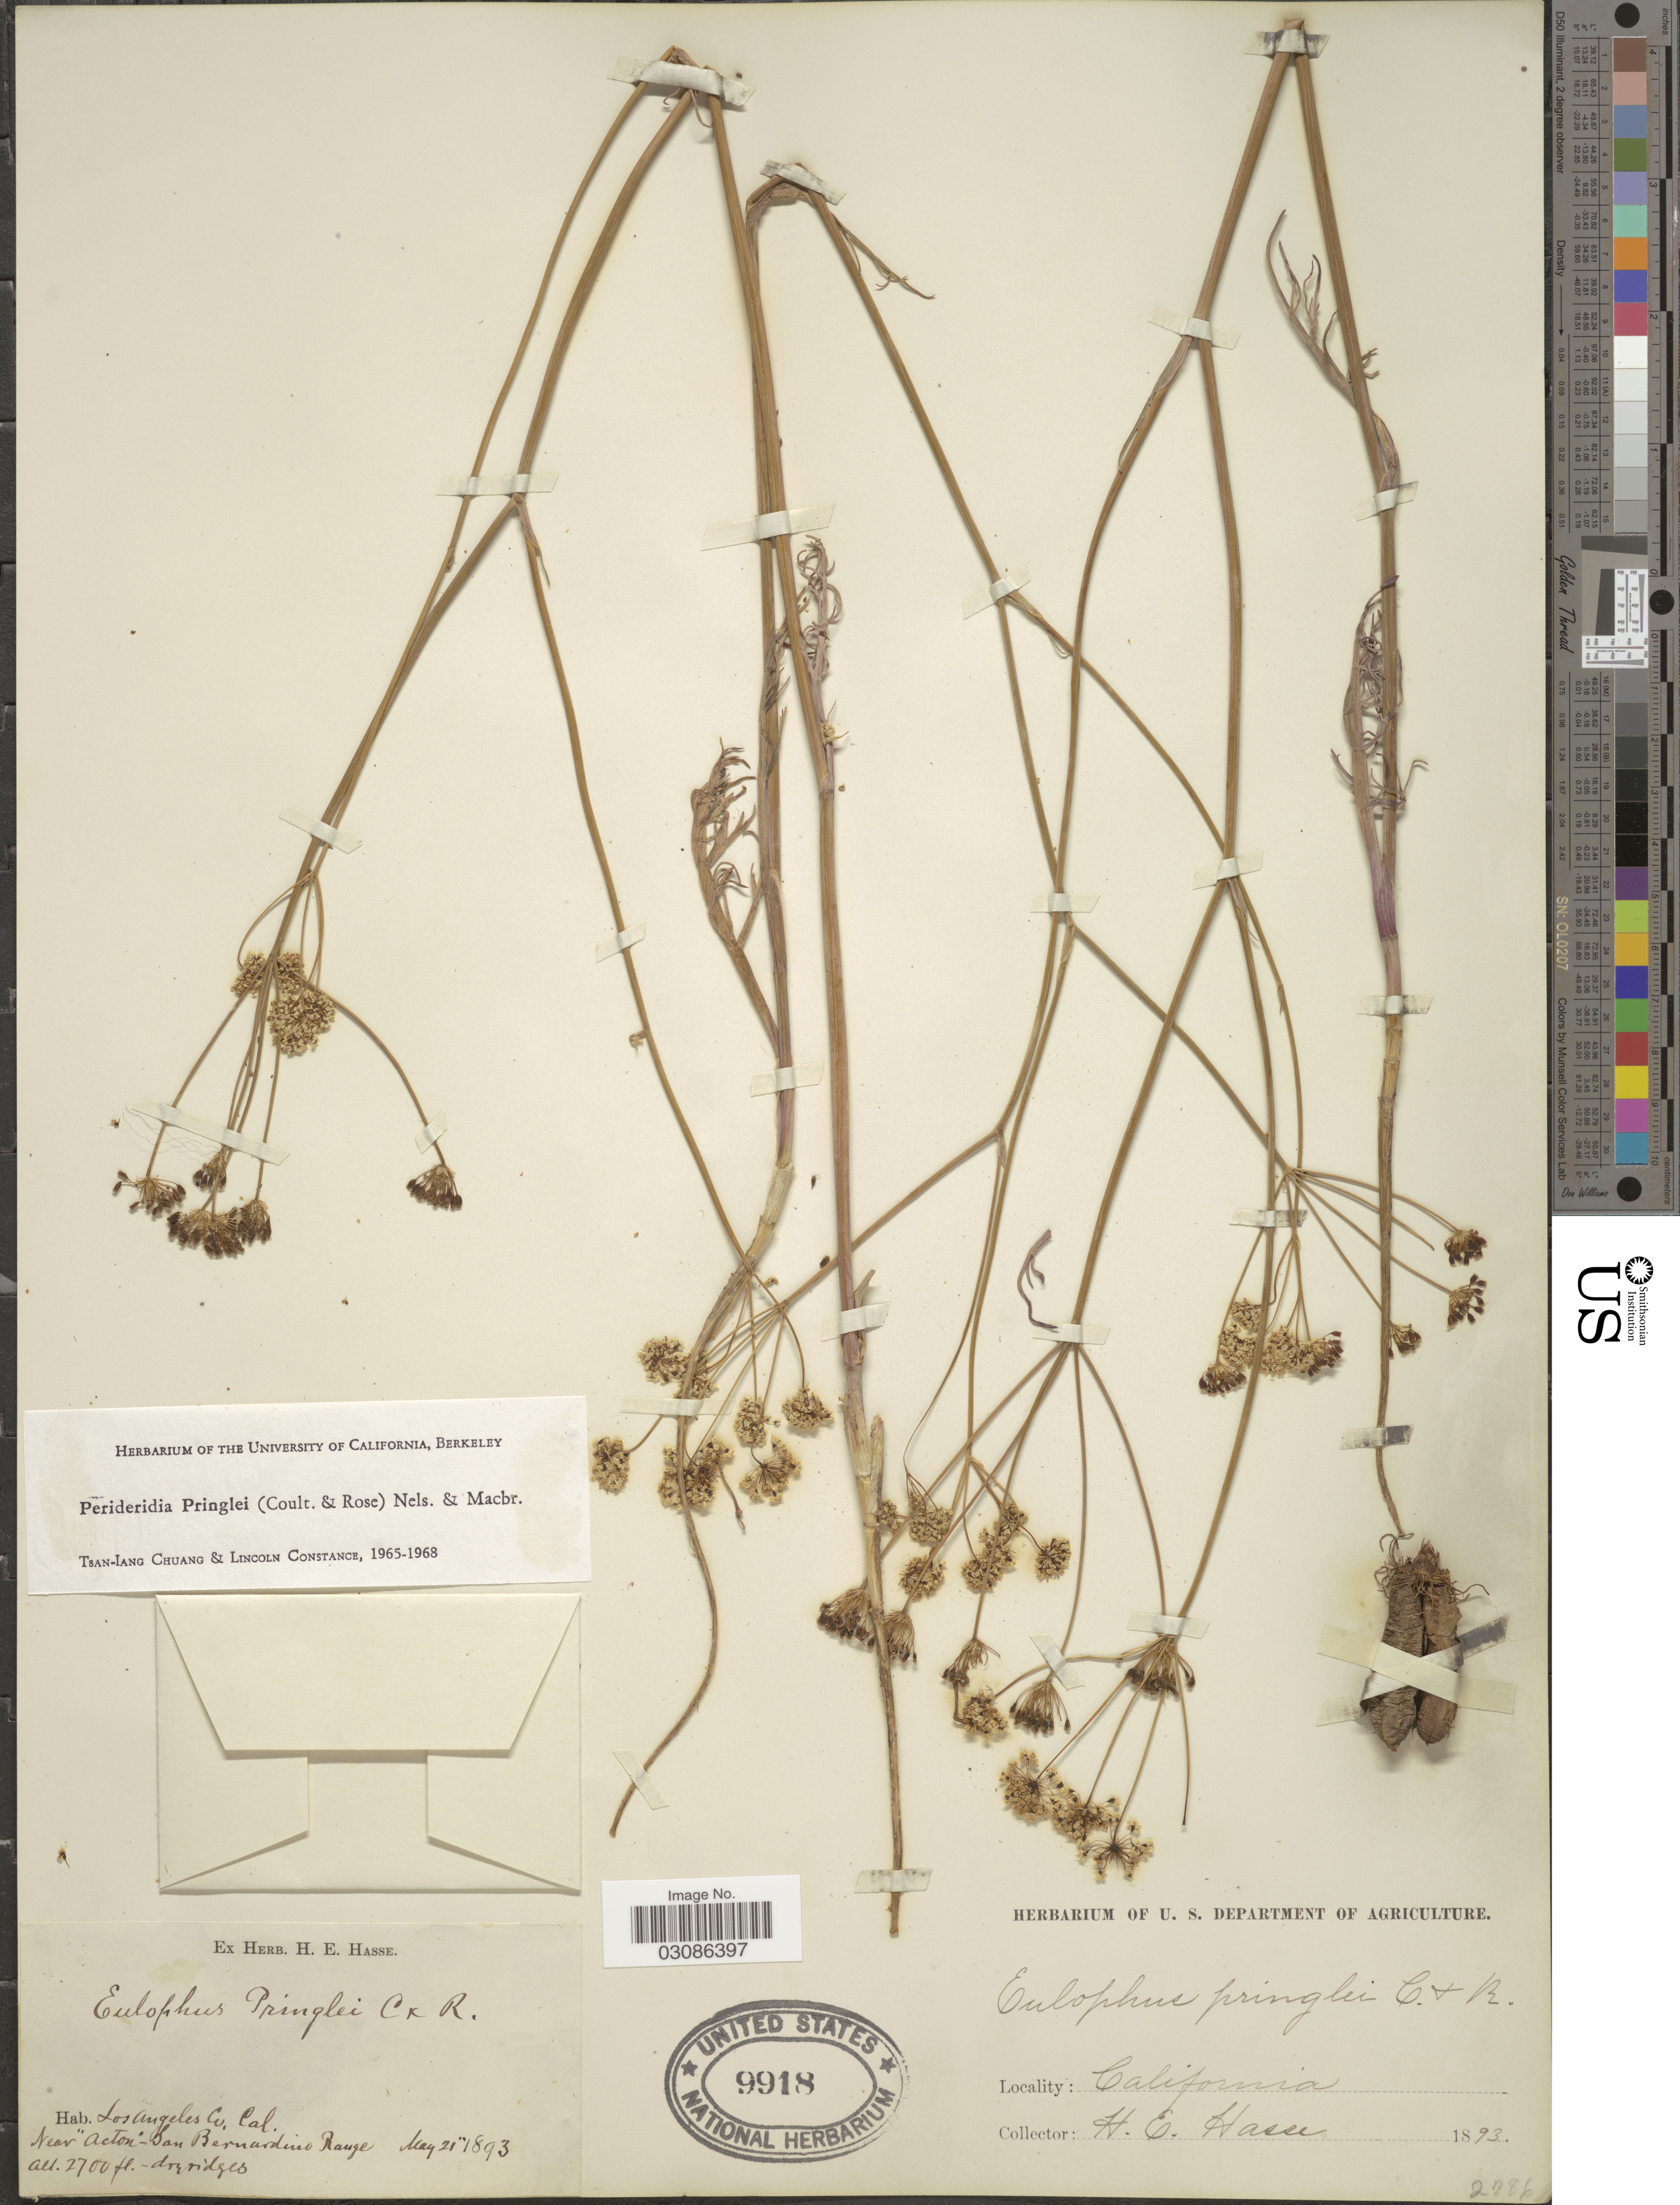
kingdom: Plantae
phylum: Tracheophyta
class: Magnoliopsida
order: Apiales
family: Apiaceae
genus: Perideridia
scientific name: Perideridia pringlei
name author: (J.M. Coult. & Rose) A. Nelson & J.F. Macbr.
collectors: H. E. Hasse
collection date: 1893-05-21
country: United States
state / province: California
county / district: Los Angeles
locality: Los Angeles Co., Near Acton - San Bernardino Range.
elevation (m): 823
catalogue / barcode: US 9918